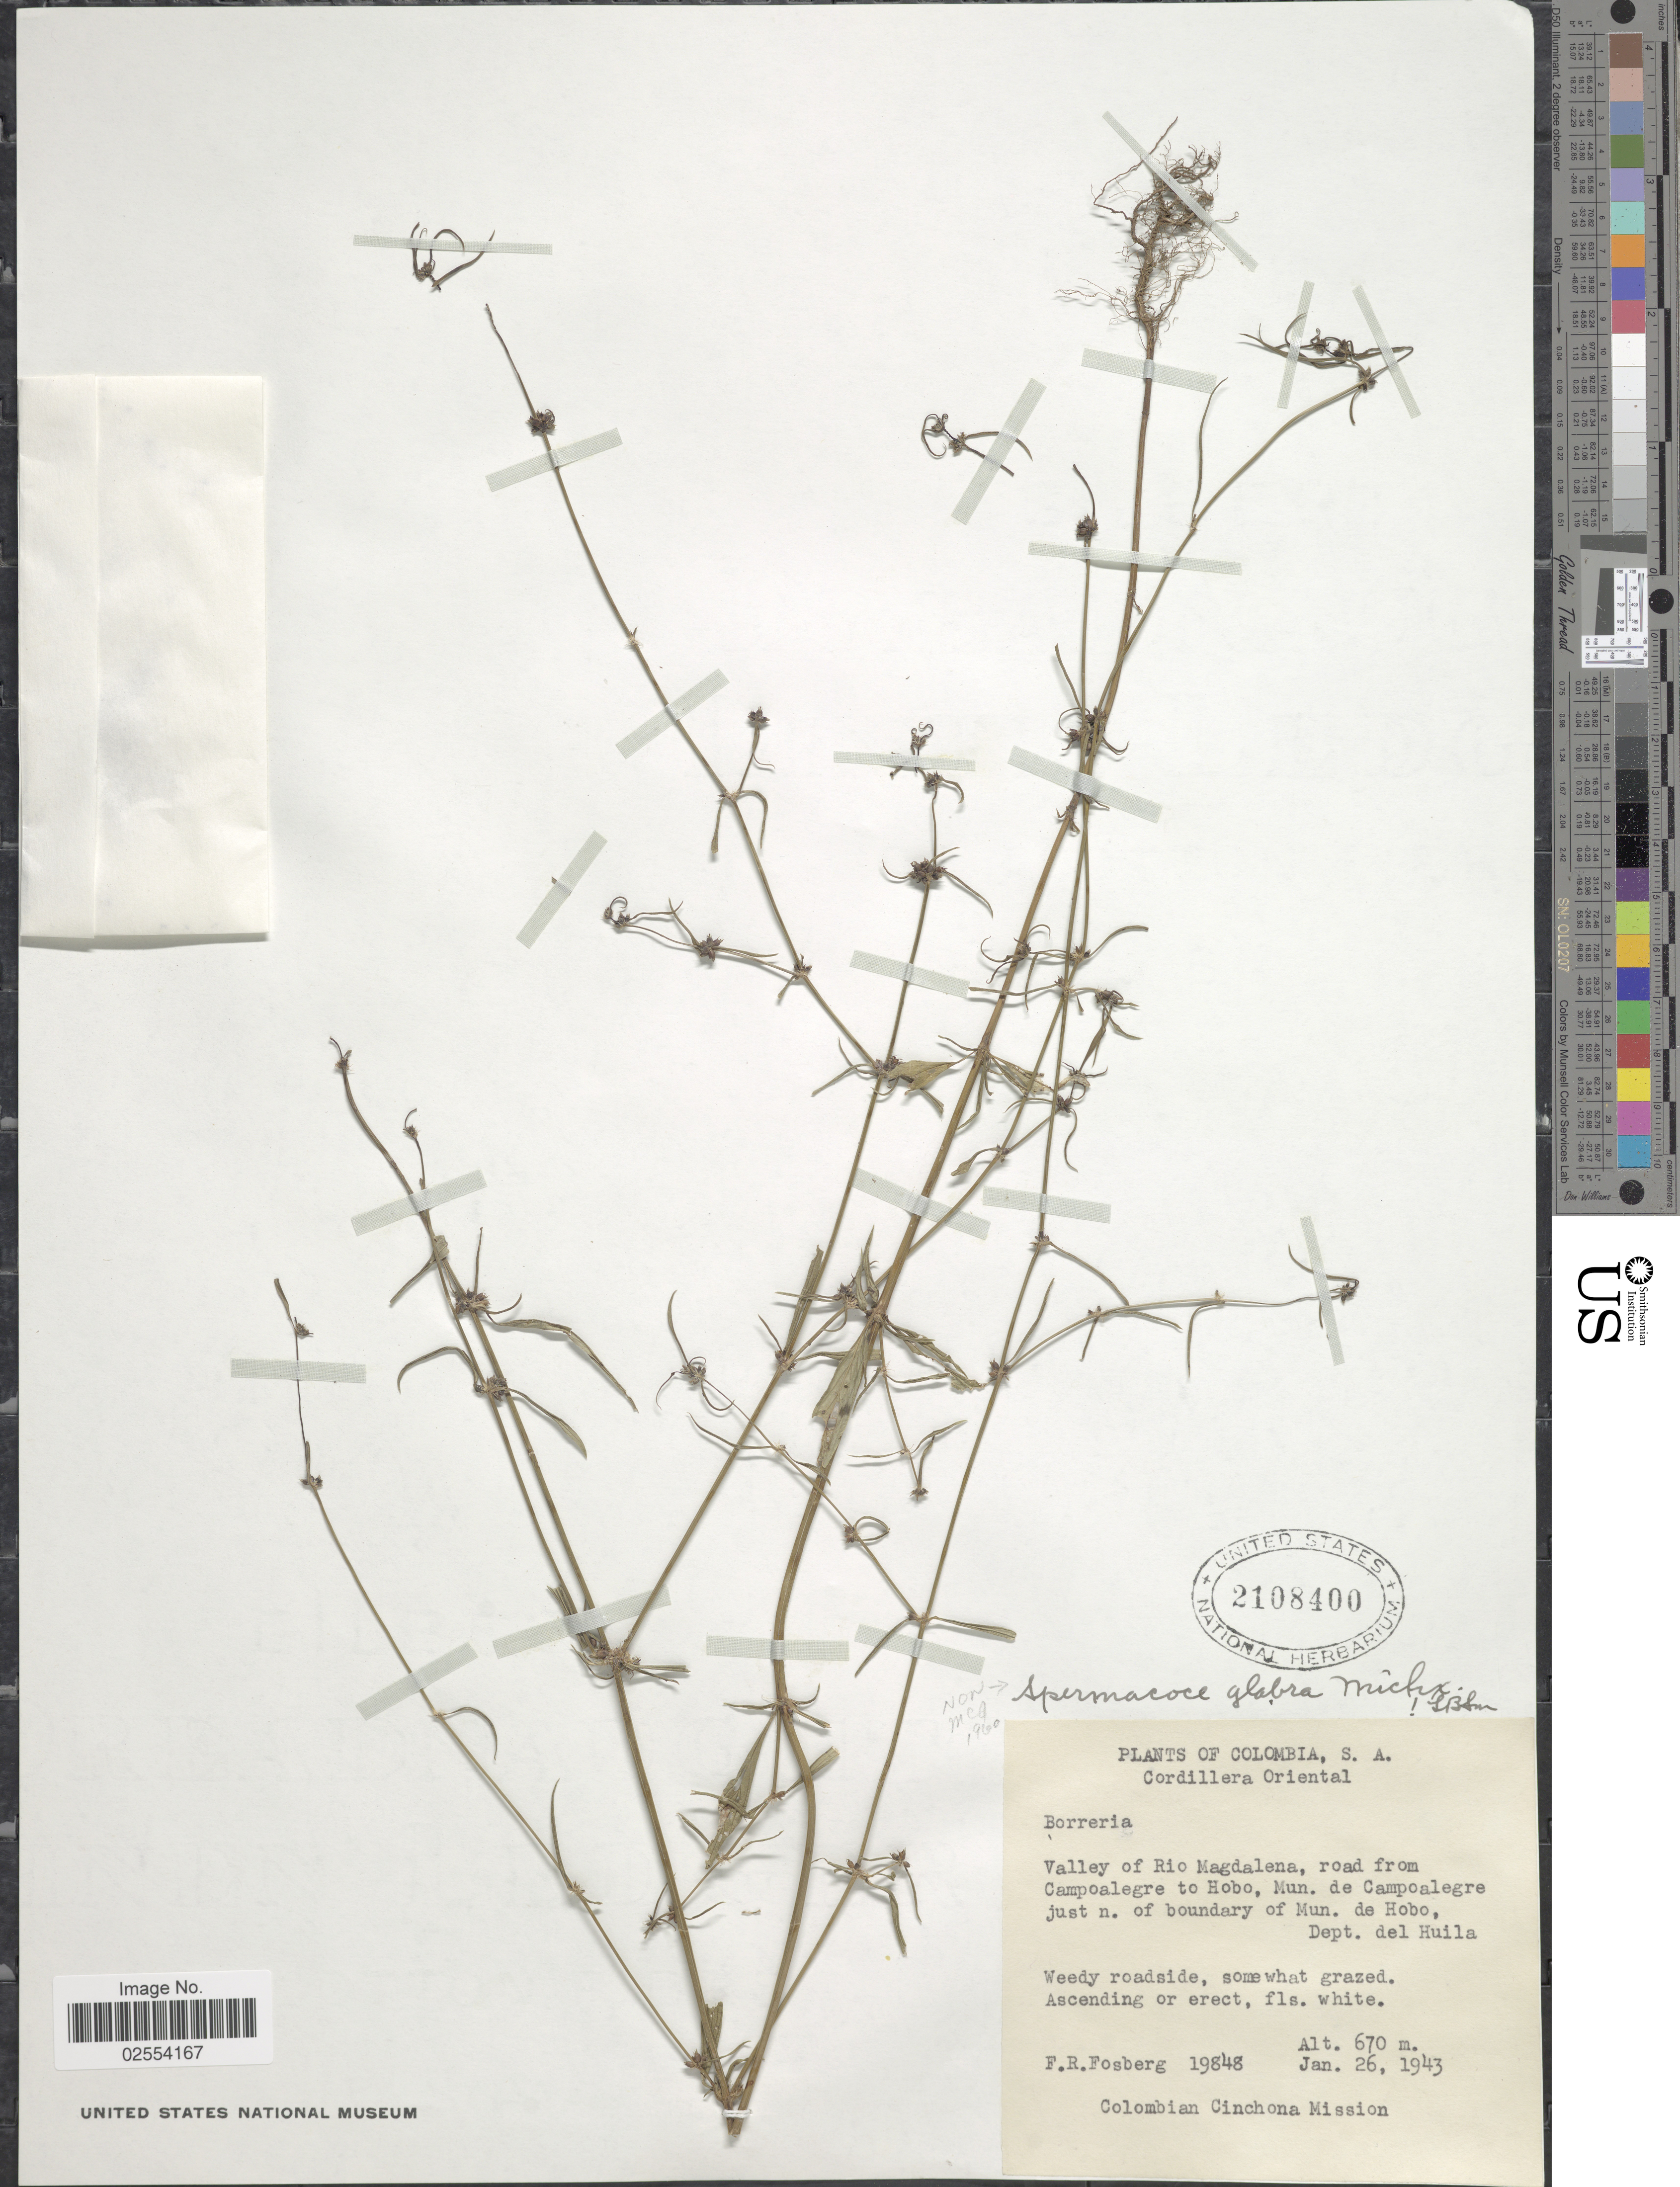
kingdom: Plantae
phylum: Tracheophyta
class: Magnoliopsida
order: Gentianales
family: Rubiaceae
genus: Spermacoce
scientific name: Spermacoce sp.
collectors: F. R. Fosberg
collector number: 19848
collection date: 1943-10-26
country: Colombia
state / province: Huila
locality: Cordillera Oriental, Valley of Rio Magdalena, road from Campoalegre to Hobo, Mun de Campoalegre just n. of boundary of Mun. de Hobo, Dept. del Huila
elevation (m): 670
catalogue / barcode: US 2108400